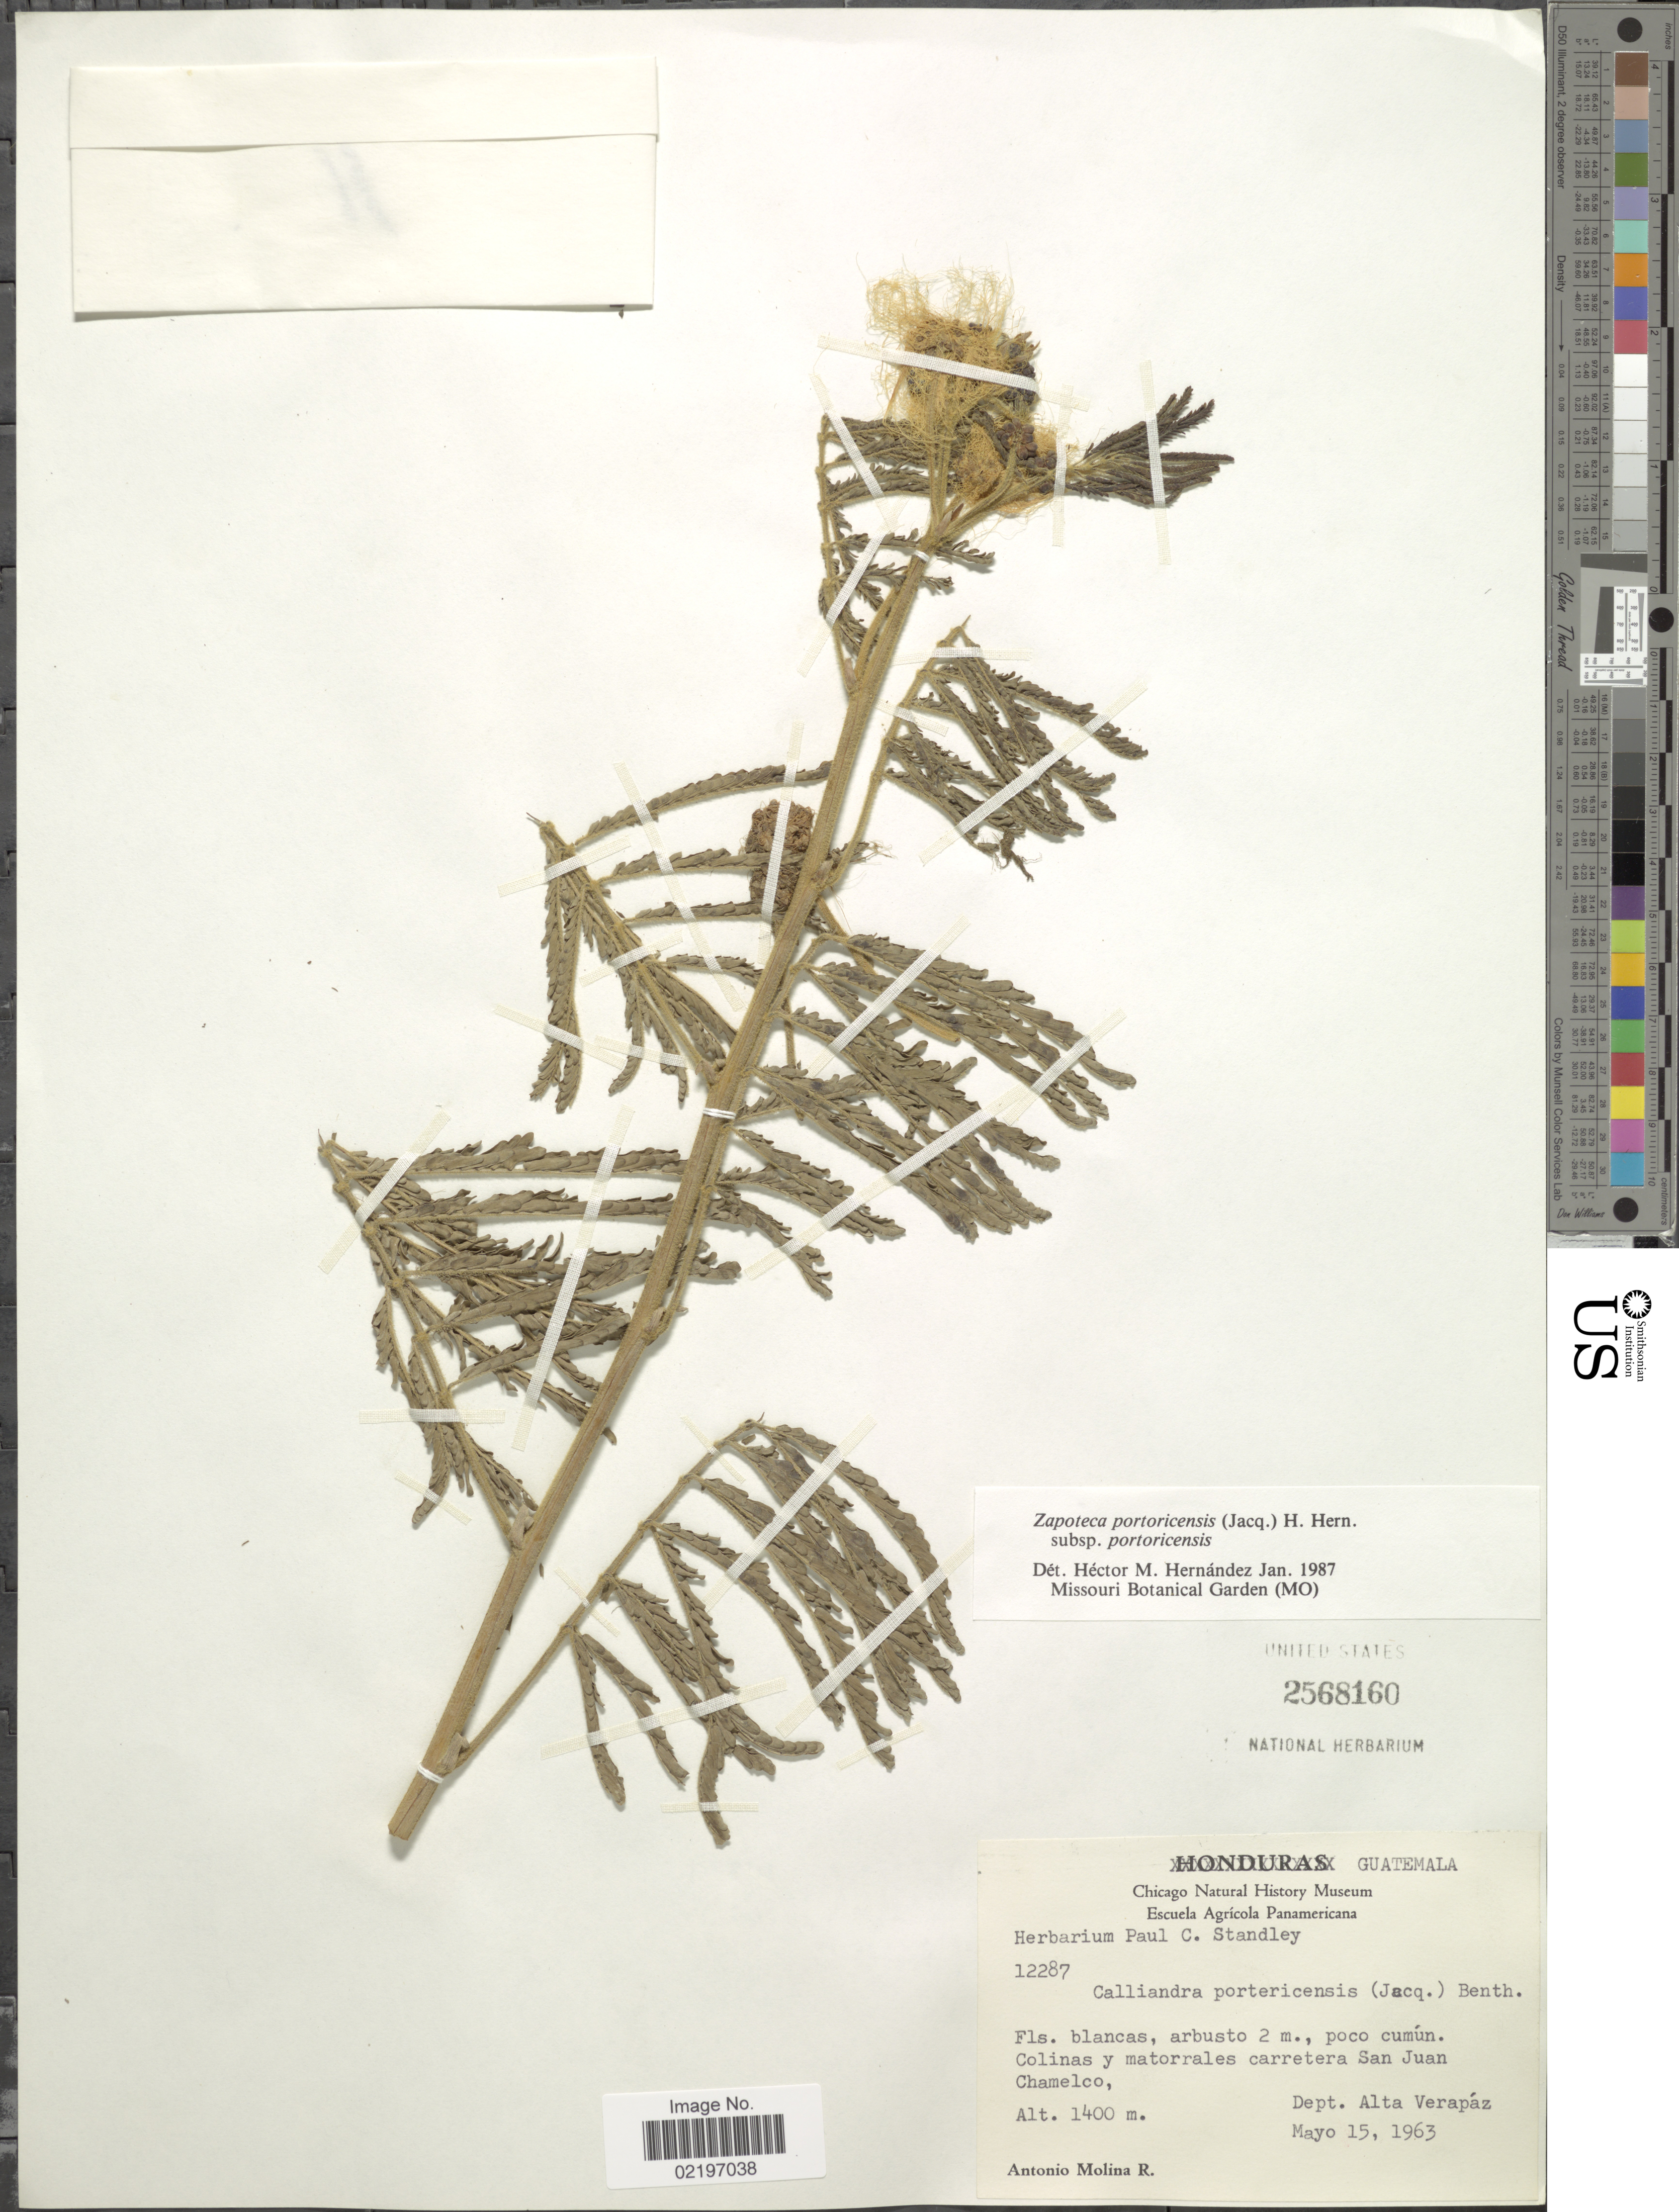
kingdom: Plantae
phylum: Tracheophyta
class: Magnoliopsida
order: Fabales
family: Fabaceae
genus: Zapoteca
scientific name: Zapoteca portoricensis subsp. portoricensis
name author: (Jacq.) H.M. Hern.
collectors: A. Molina R.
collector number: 12287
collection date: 1963-05-15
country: Guatemala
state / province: Alta Verapaz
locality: Carretera San Juan Chamelco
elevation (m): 1400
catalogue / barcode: US 2568160